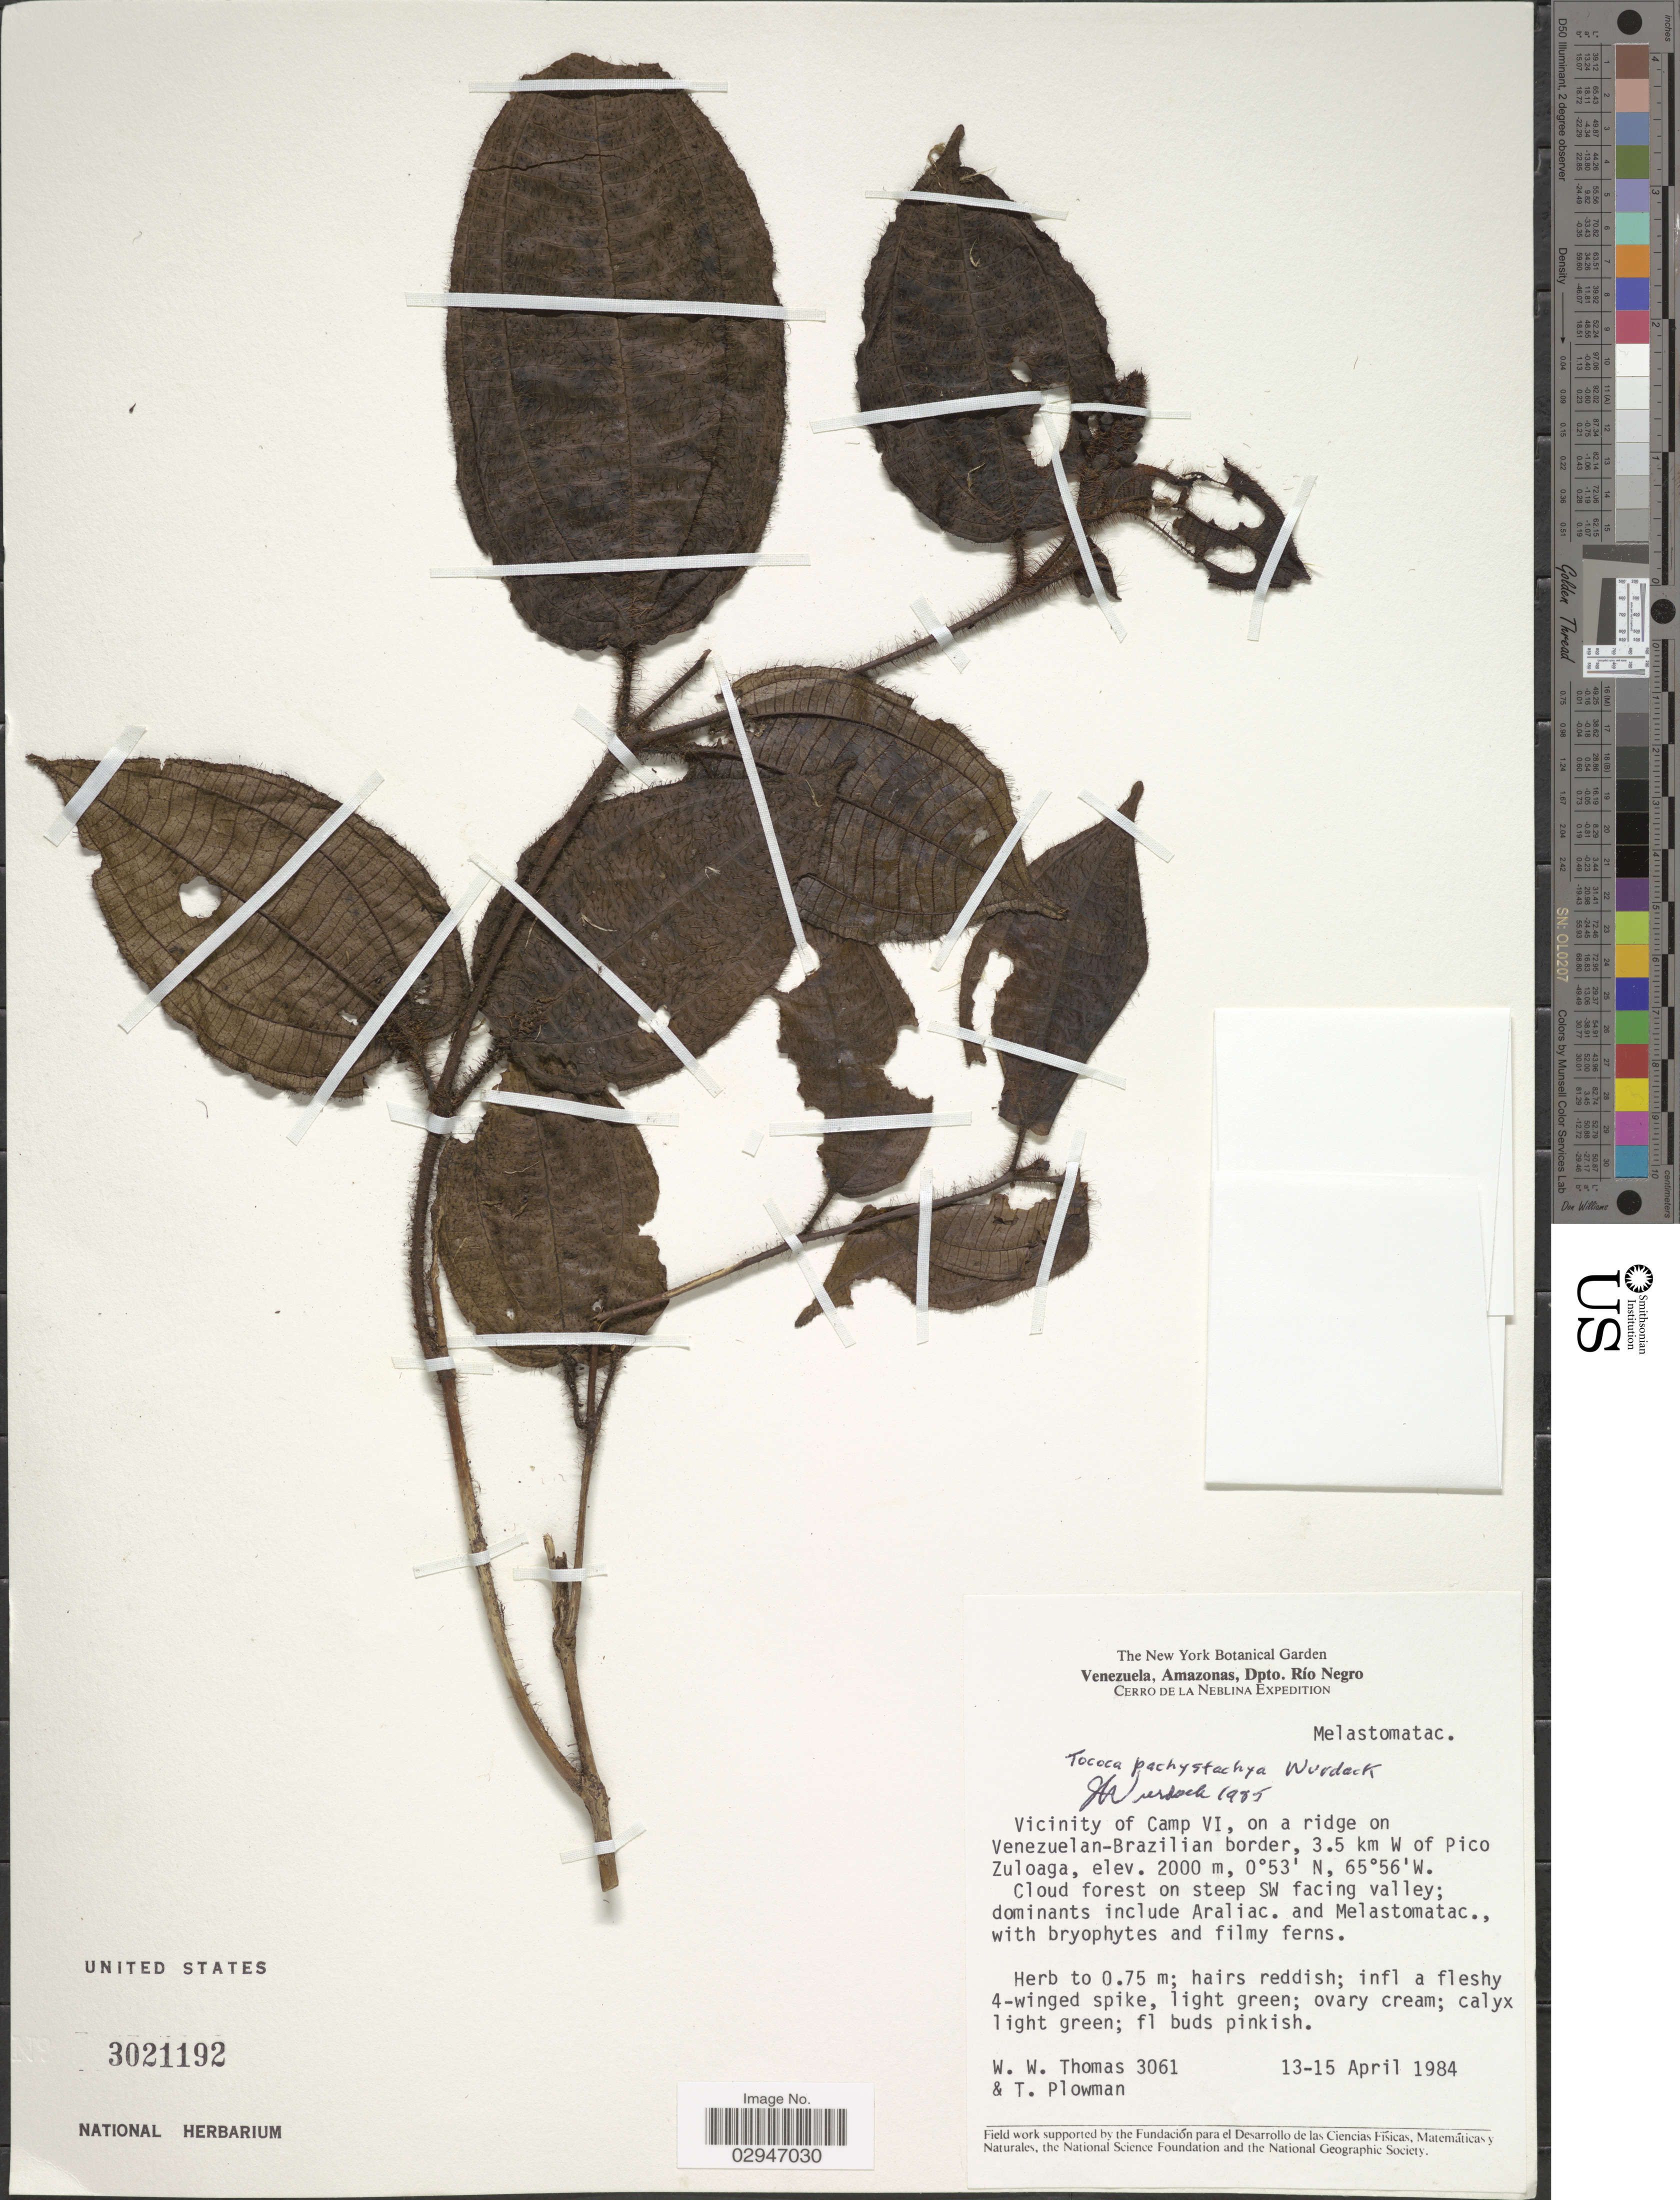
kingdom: Plantae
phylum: Tracheophyta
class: Magnoliopsida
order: Myrtales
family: Melastomataceae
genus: Tococa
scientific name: Tococa pachystachya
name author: Wurdack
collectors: W. Thomas & T. Plowman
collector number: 3061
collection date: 1984-04-13/1984-04-15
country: Venezuela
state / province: Amazonas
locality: Dpto. Río Negro. Cerro De La Neblina. Vicinity of Camp VI, on a ridge on Venezuelan-Brazilian border, 3.5 km W of Pico Zuloaga. Cloud forest on steep SW facing valley.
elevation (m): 2000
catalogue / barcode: US 3021192